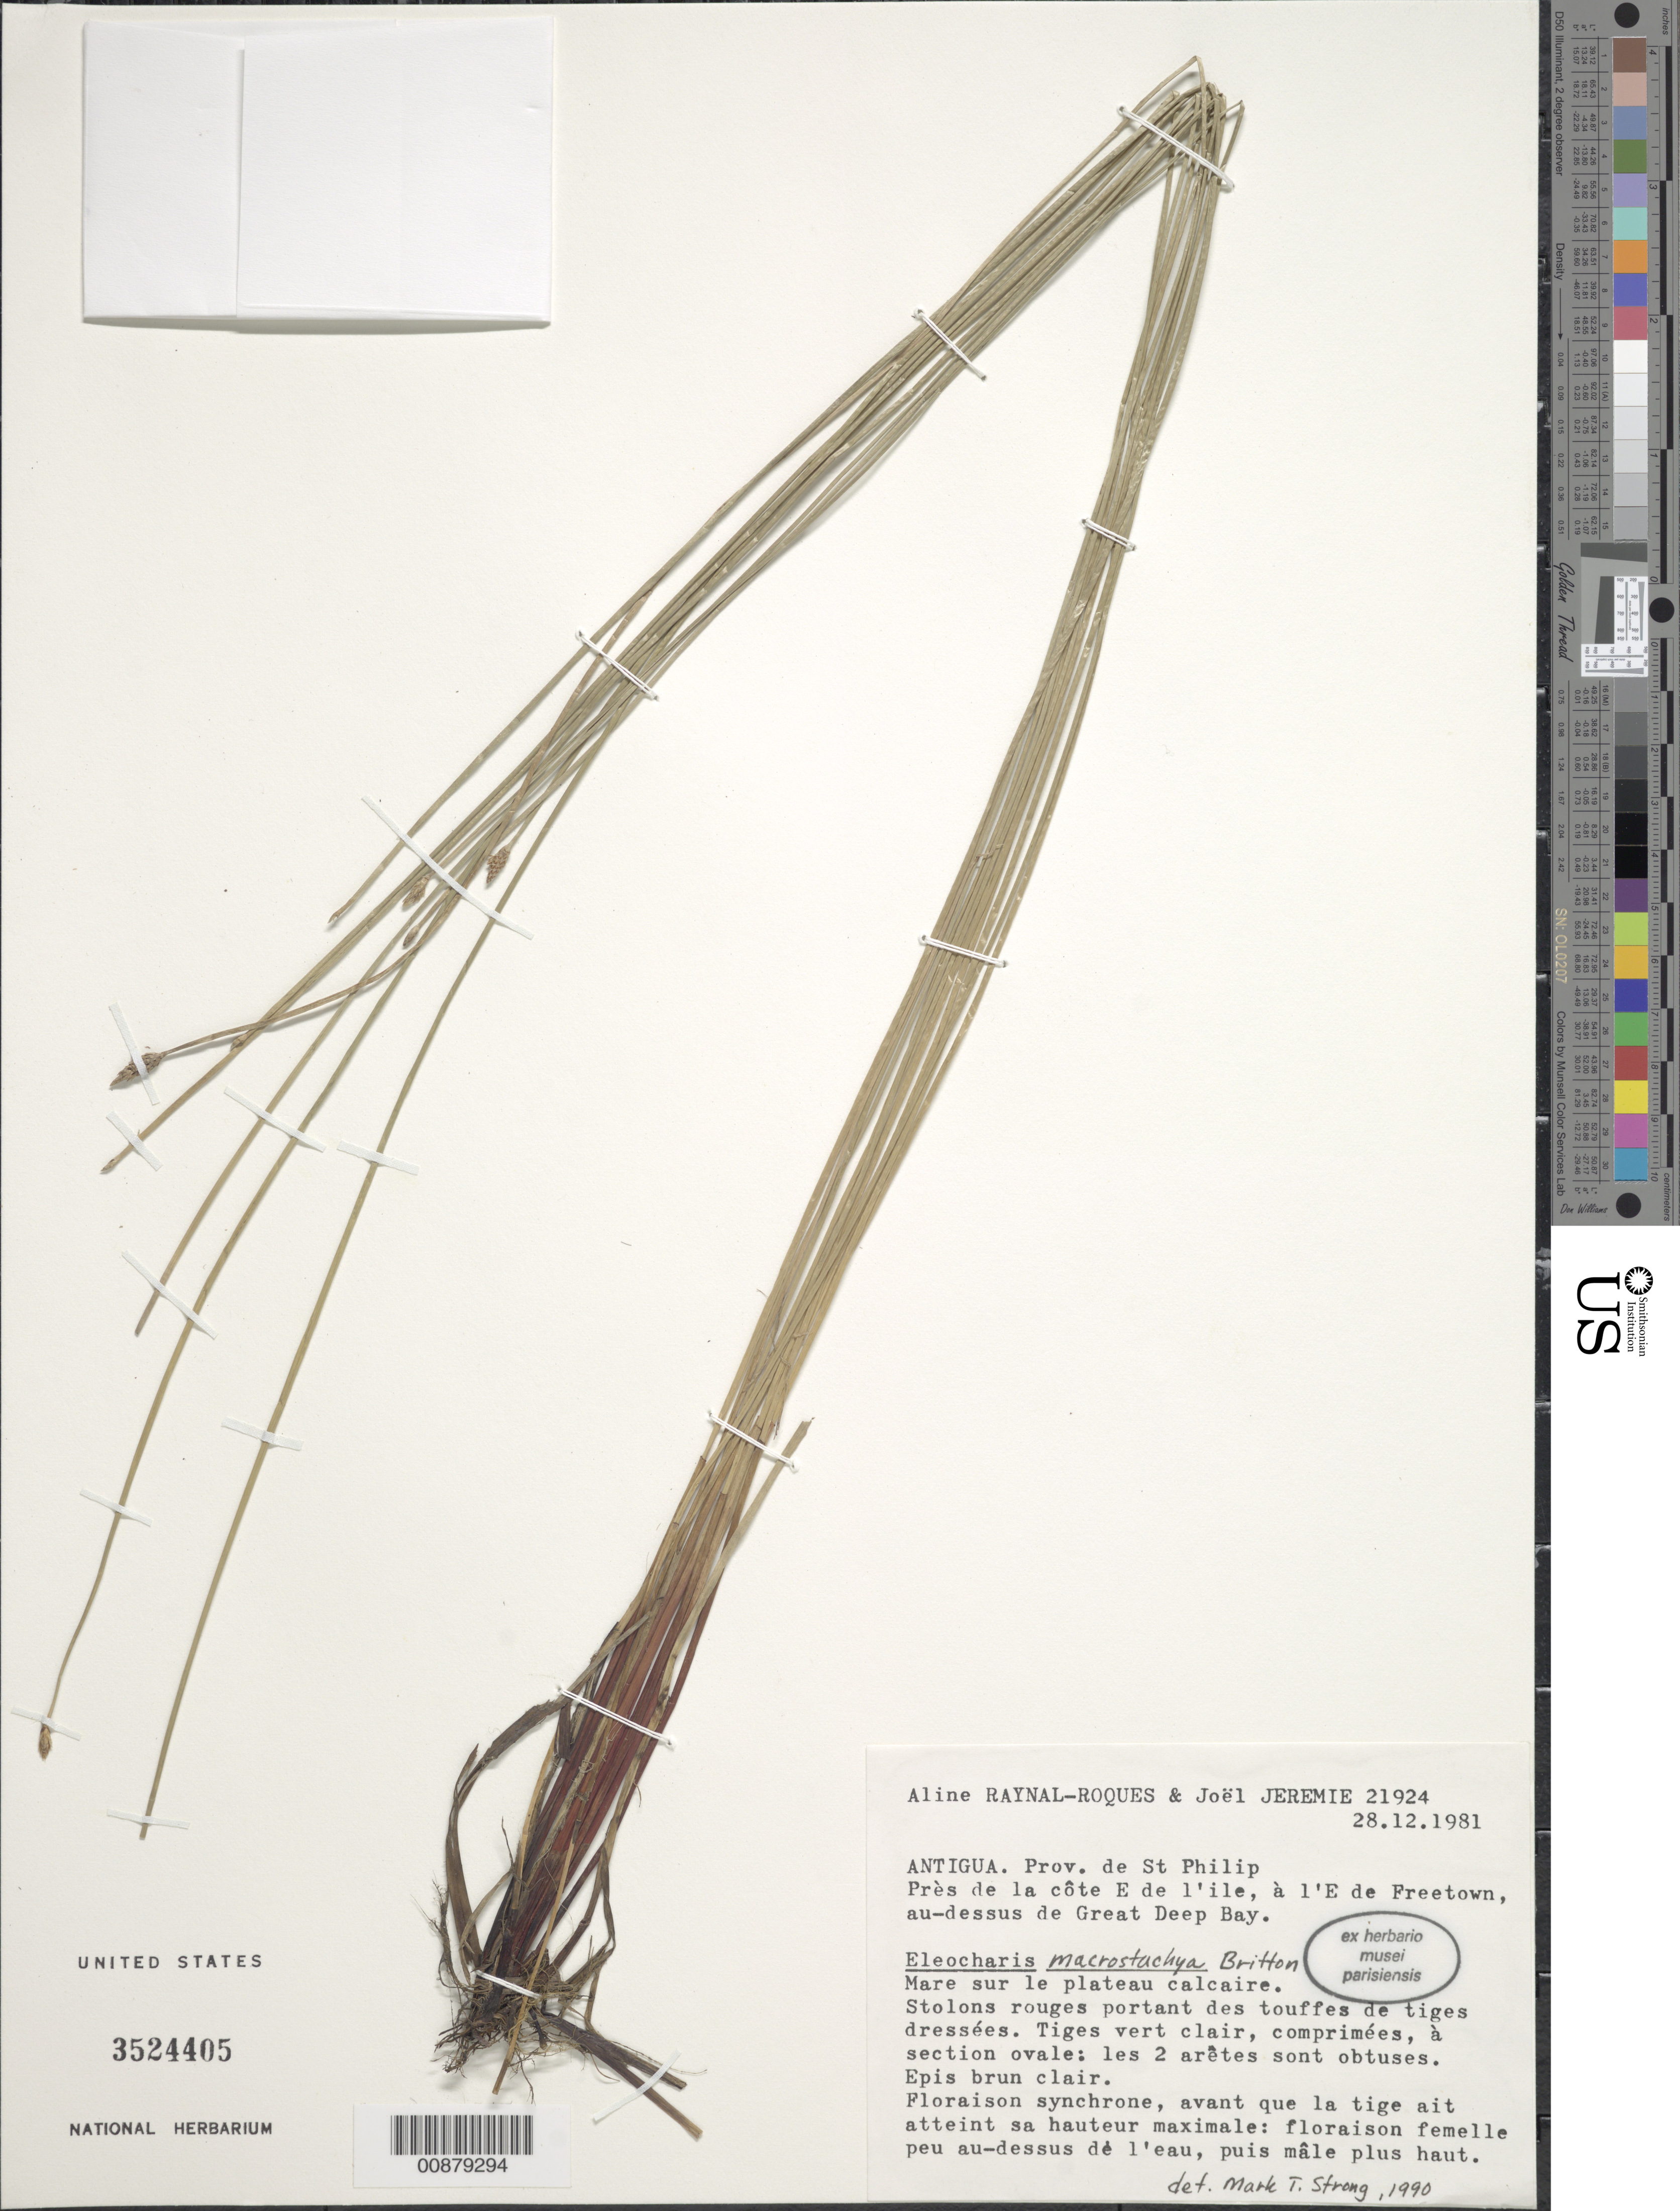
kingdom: Plantae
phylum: Tracheophyta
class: Liliopsida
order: Poales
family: Cyperaceae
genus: Eleocharis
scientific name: Eleocharis macrostachya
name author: Britton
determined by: Strong, M. T., (US), Smithsonian Institution - National Museum of Natural History (UNITED STATES)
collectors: A. M. Raynal & J. Jérémie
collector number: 21924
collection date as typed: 28 Dec 1981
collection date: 1981-12-28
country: Antigua and Barbuda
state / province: Saint Philip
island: Antigua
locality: Près de la côte E de l'ile, à l'E de Freetown, au-dessus de Great Deep Bay.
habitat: Mare sur le plateau calcaire.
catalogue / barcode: US 3524405